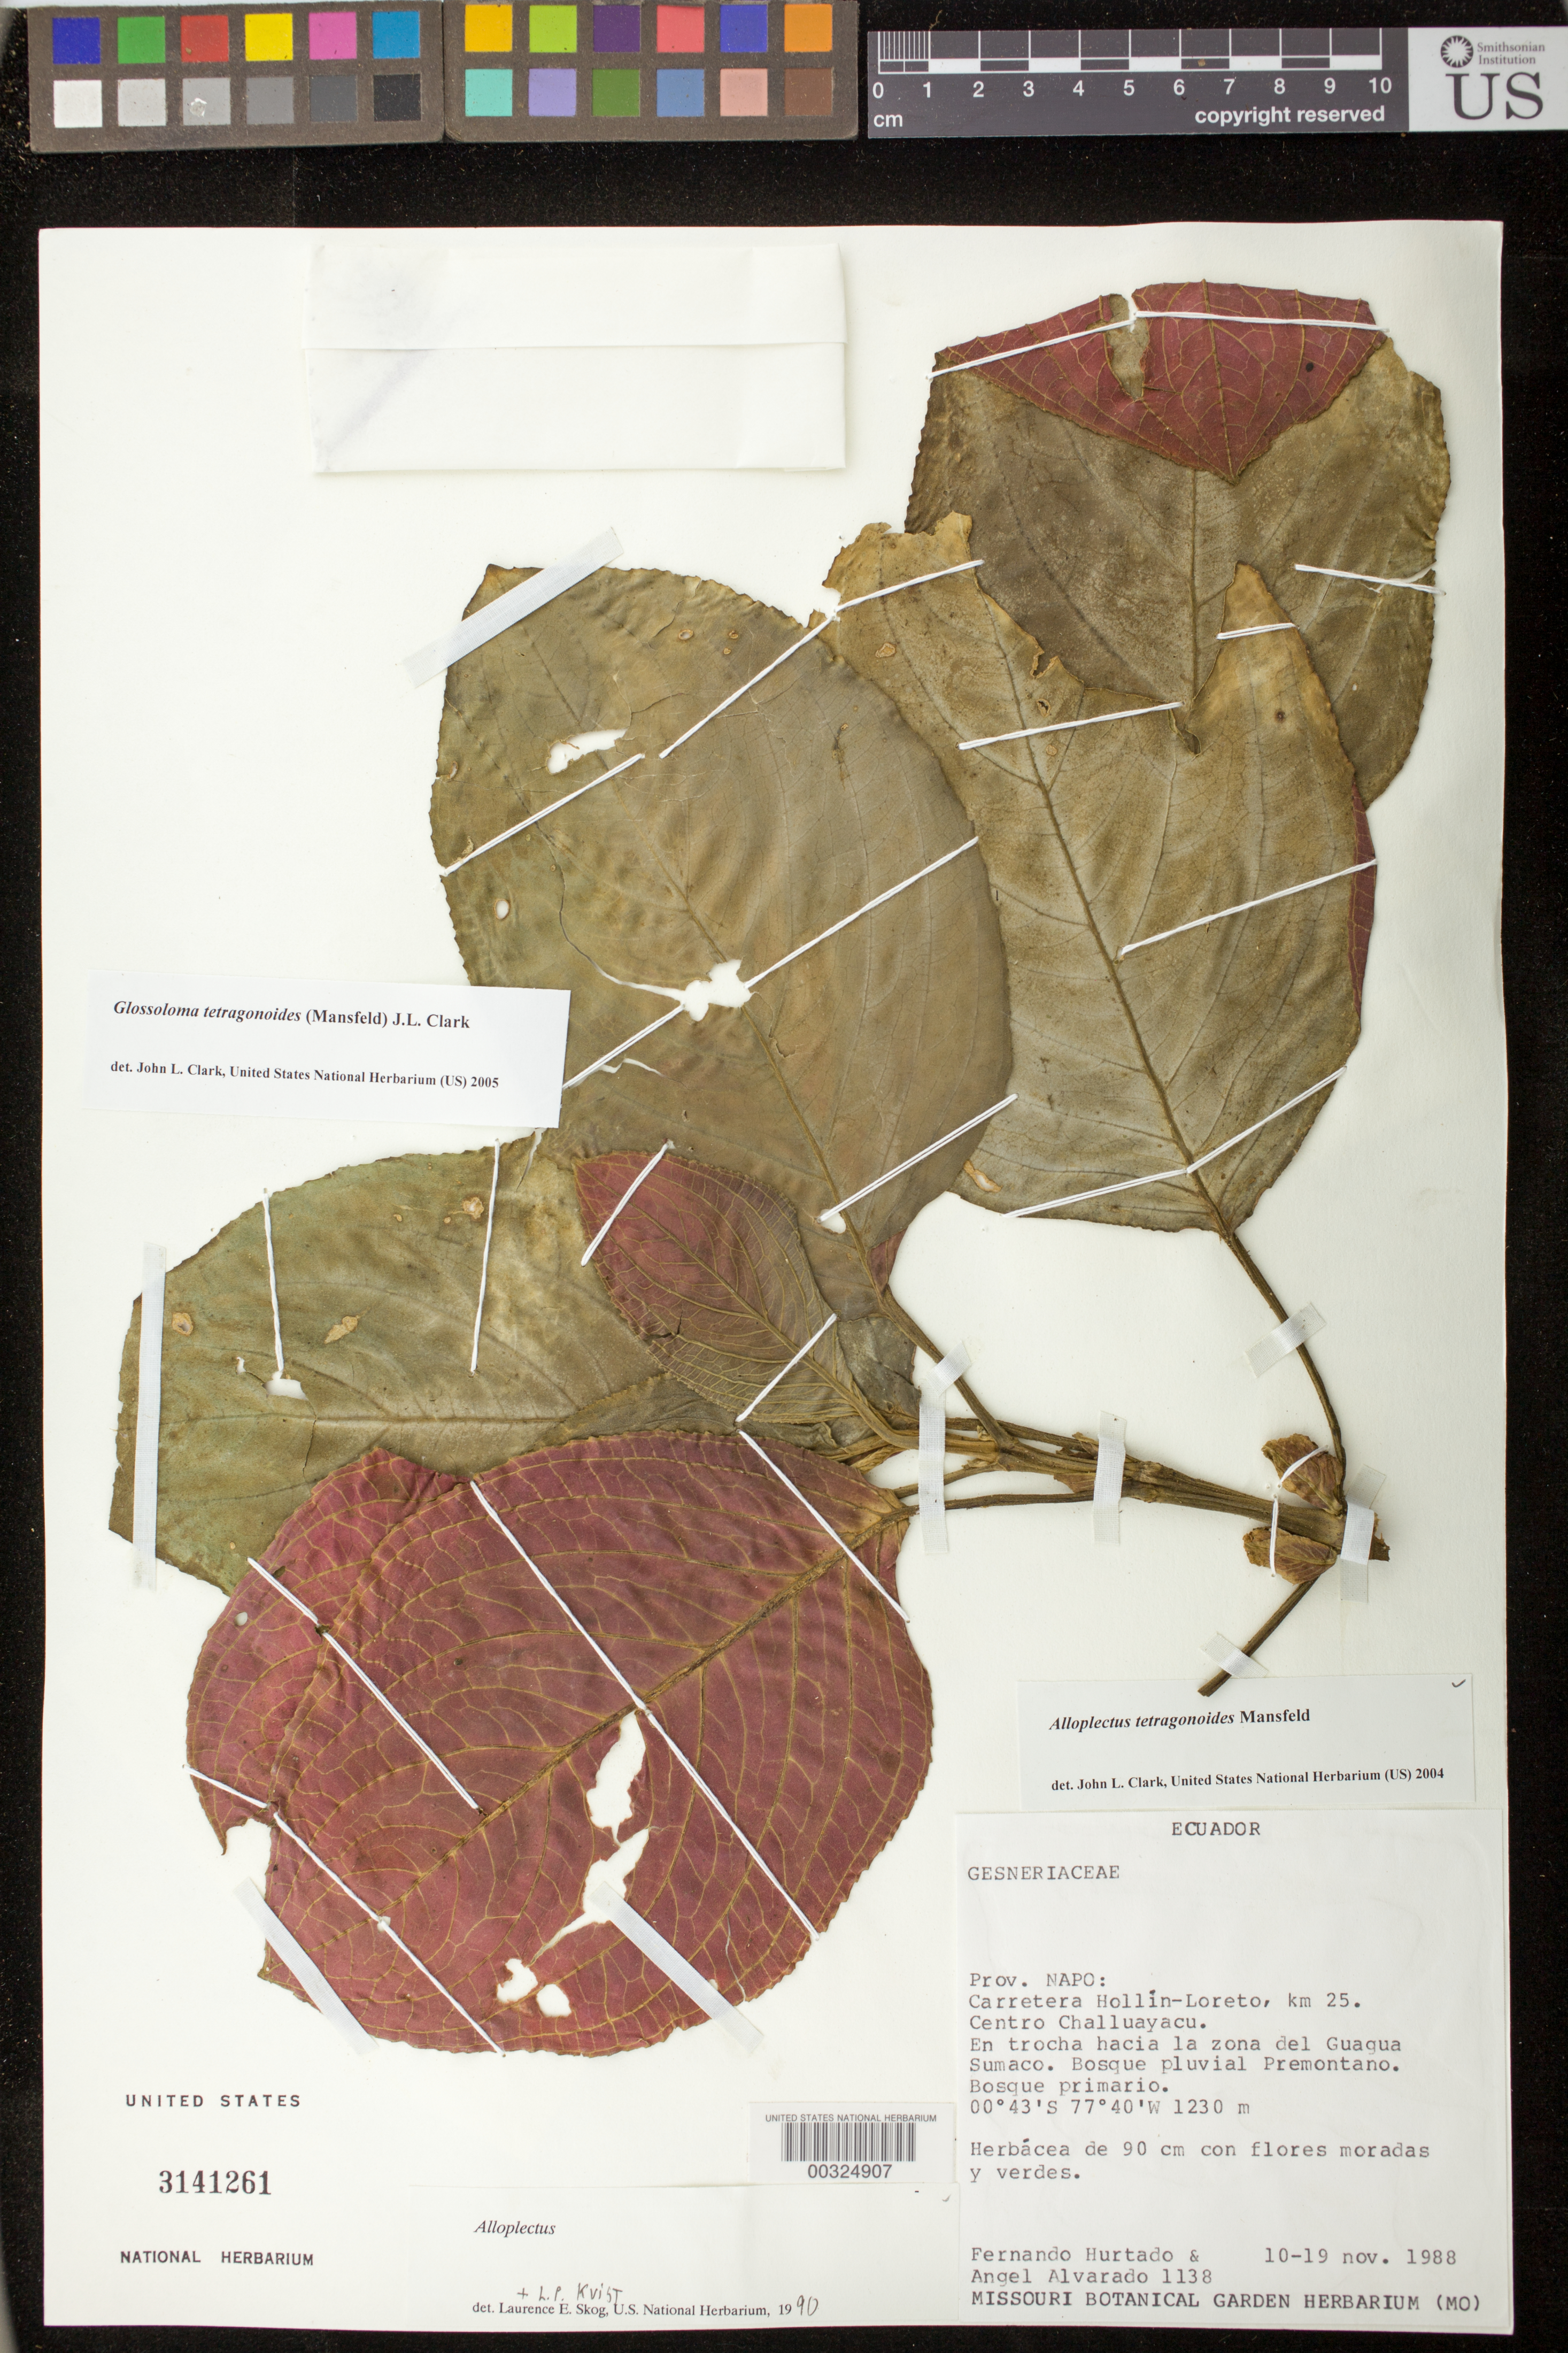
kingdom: Plantae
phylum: Tracheophyta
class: Magnoliopsida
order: Lamiales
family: Gesneriaceae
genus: Glossoloma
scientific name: Glossoloma tetragonoides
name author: (Mansf.) J.L. Clark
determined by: Clark, J. L., (SEL), The Marie Selby Botanical Garden (UNITED STATES)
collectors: F. Hurtado & A. Alvarado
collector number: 1138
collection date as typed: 10-19 Nov 1988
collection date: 1988-11-10/1988-11-19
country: Ecuador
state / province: Napo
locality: Hollin - Loreto highway, km 25, Centro Challuayacu, on trail near zone of Guagua Sumaco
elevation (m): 1230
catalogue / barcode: US 3141261